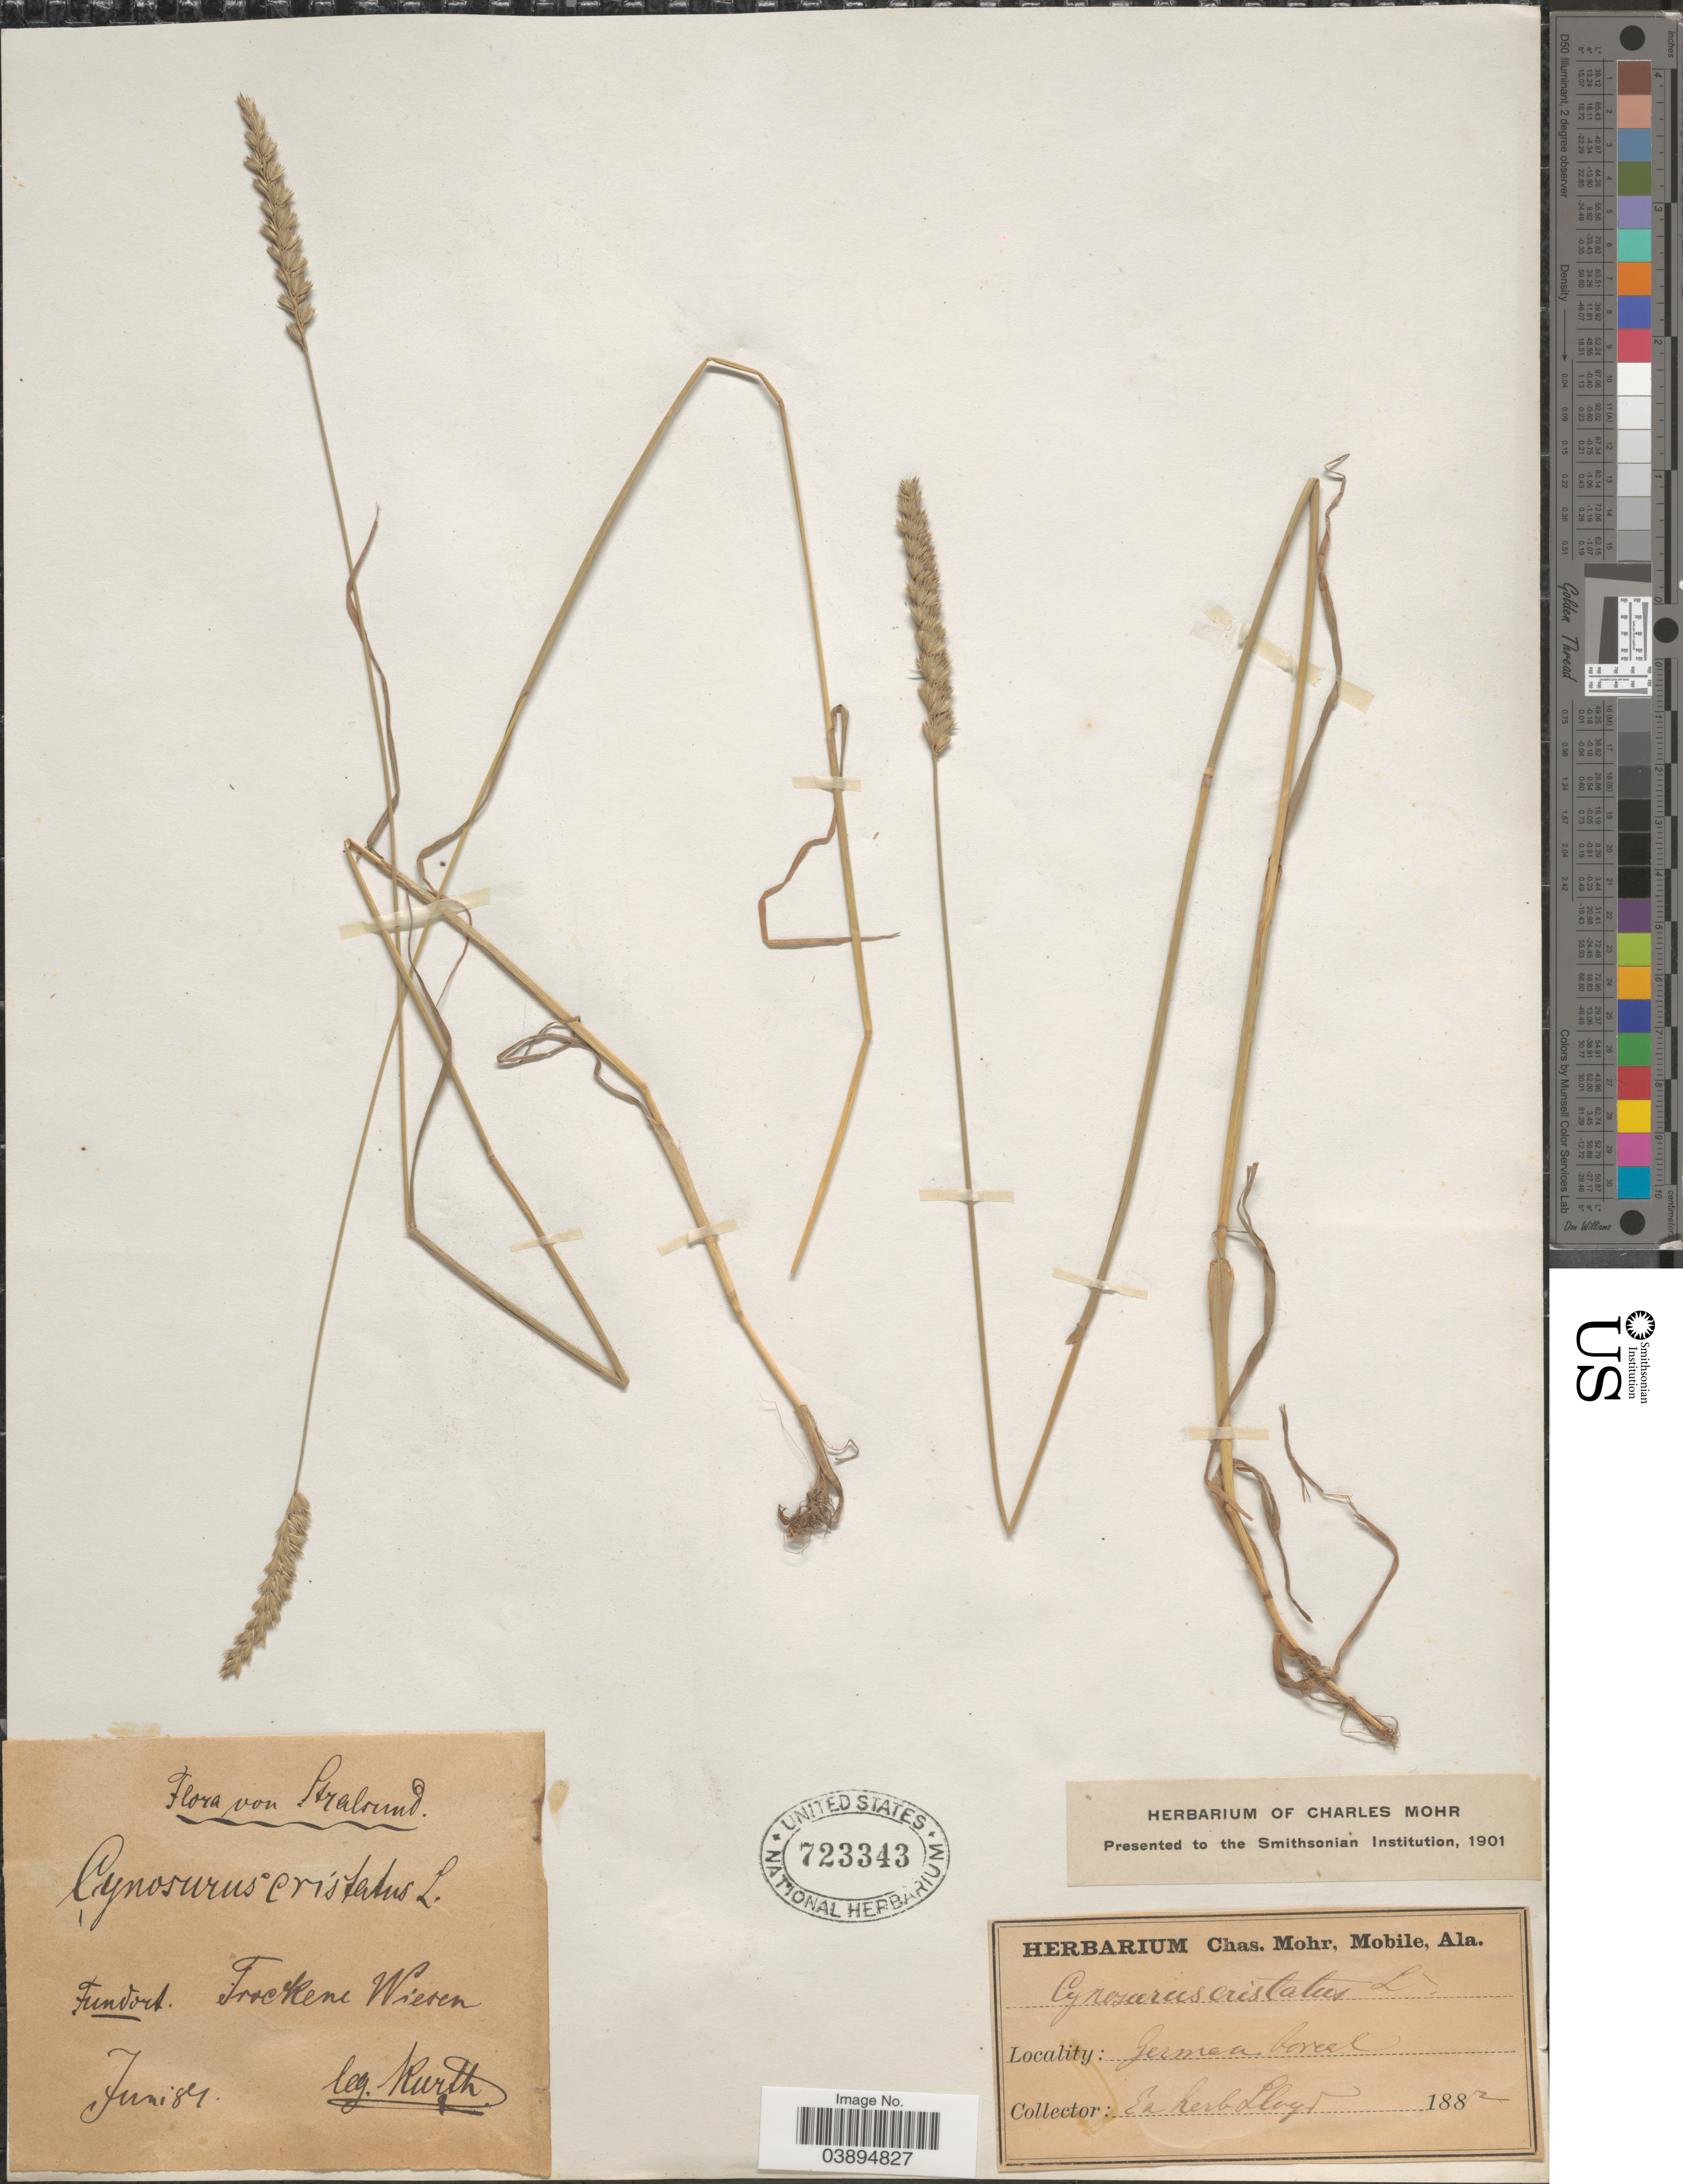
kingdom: Plantae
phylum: Tracheophyta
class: Liliopsida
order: Poales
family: Poaceae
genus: Cynosurus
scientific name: Cynosurus cristatus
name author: L.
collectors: Kurth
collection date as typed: Transcribed d/m/y: /6/84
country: Germany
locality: German boreal. Stralsund. Trockene Wiesen.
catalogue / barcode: US 723343